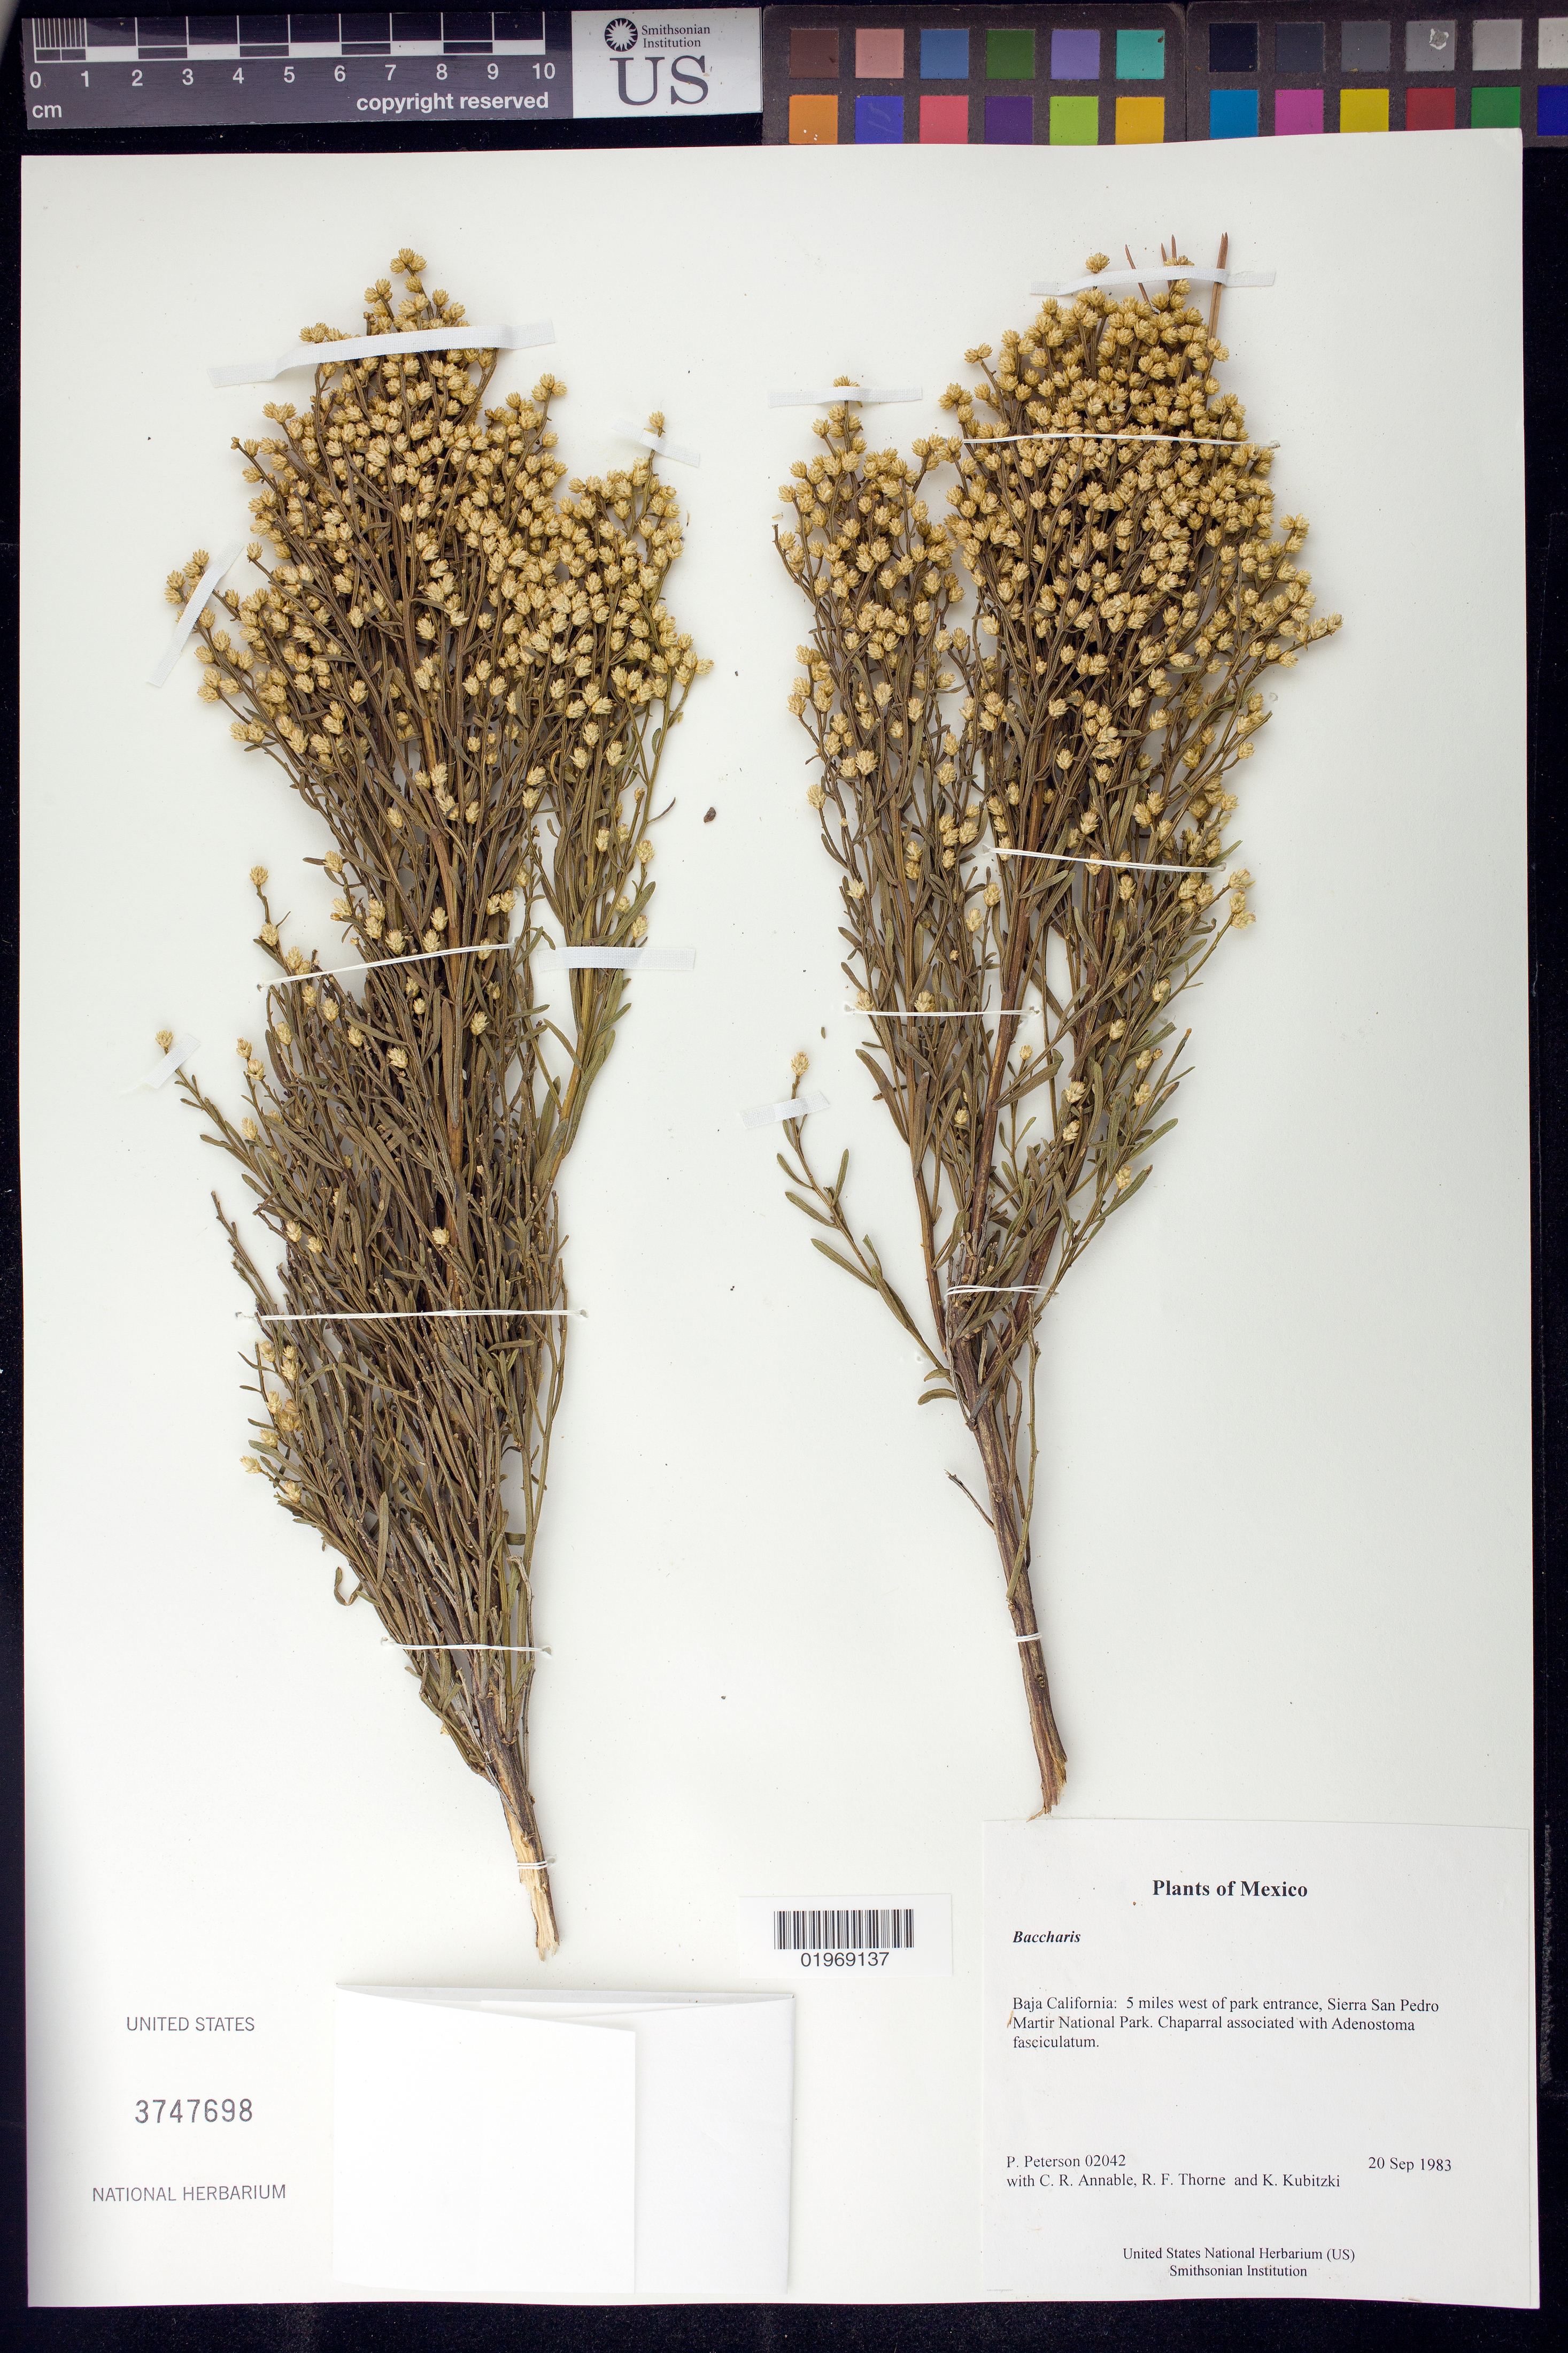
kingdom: Plantae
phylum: Tracheophyta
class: Magnoliopsida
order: Asterales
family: Asteraceae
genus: Baccharis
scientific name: Baccharis sp.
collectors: P. M. Peterson, C. R. Annable, R. F. Thorne & K. Kubitzki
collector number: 02042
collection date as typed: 20 Sep 1983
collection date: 1983-09-20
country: Mexico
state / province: Baja California Norte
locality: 5 miles west of park entrance, Sierra San Pedro Martir National Park.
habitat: Chaparral associated with Adenostoma fasciculatum.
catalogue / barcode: US 3747698